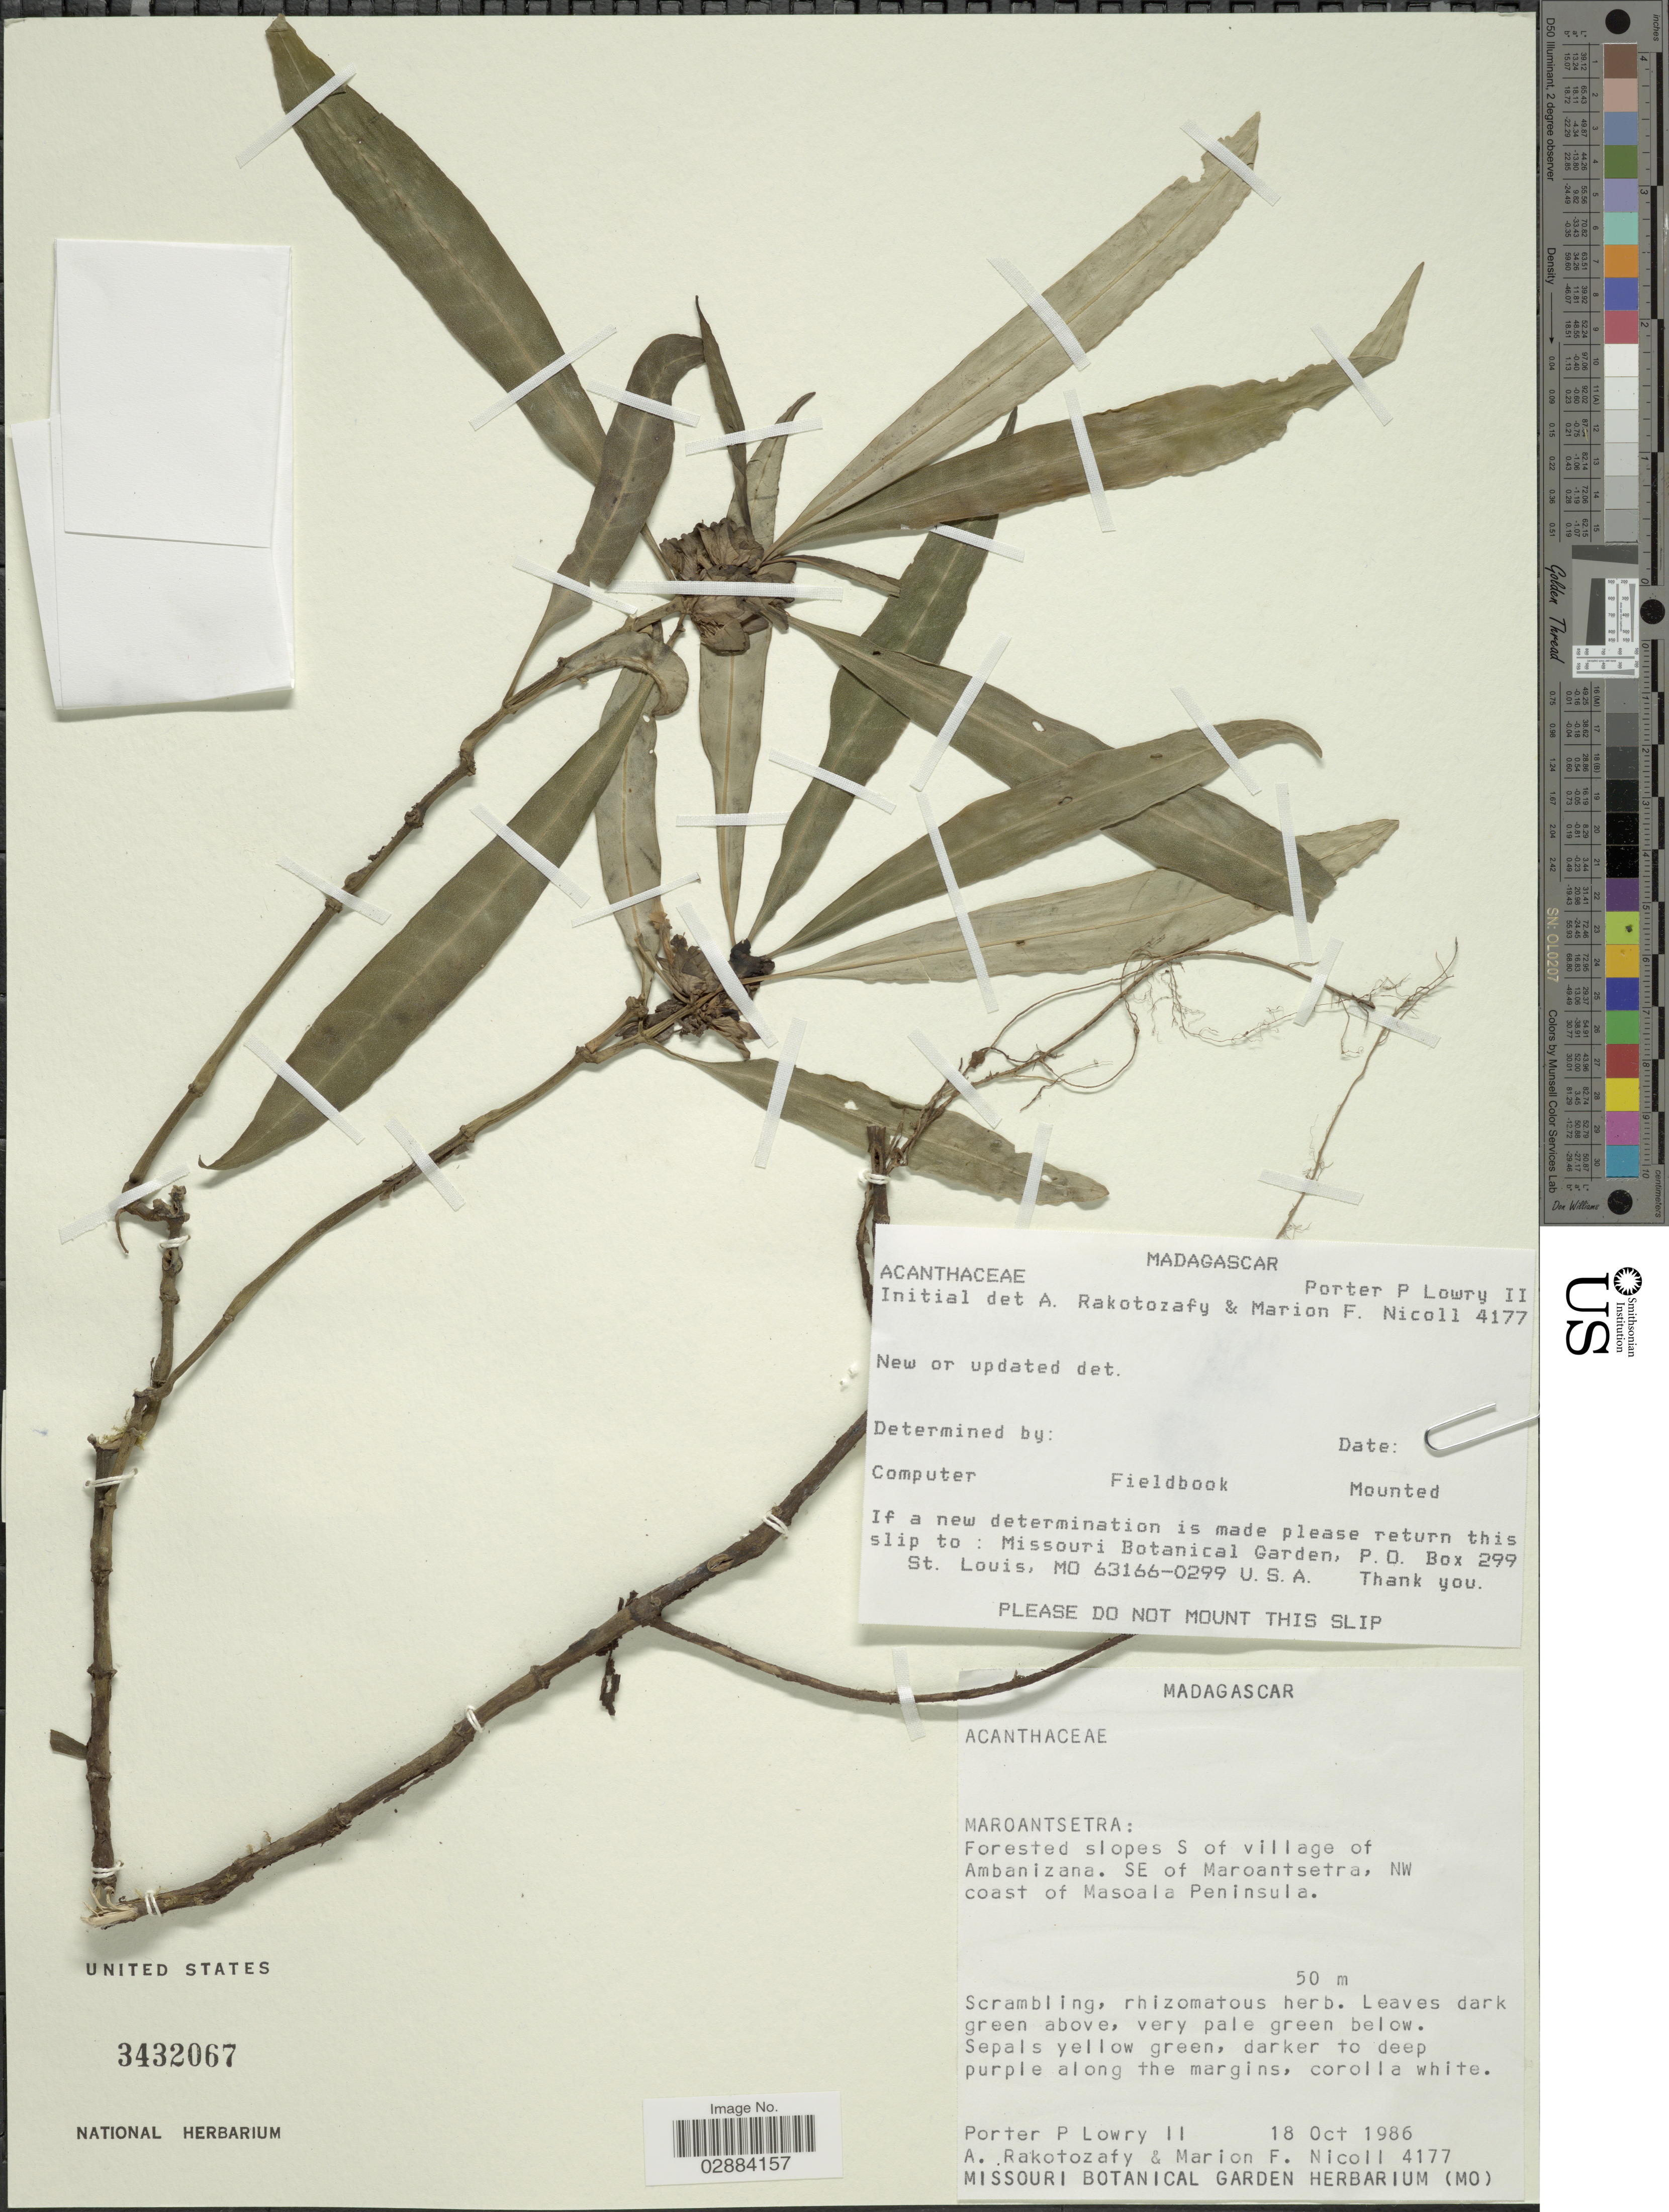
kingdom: Plantae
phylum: Tracheophyta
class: Magnoliopsida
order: Lamiales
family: Acanthaceae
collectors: P. P. Lowry, A. Rakotozafy & M. F. Nicoll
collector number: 4177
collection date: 1986-10-18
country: Madagascar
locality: Maroantsetra: Forested slopes S of village of Ambanizana. SE of Maroantsetra, NW coast of Masoala Peninsula.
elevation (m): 50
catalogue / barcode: US 3432067